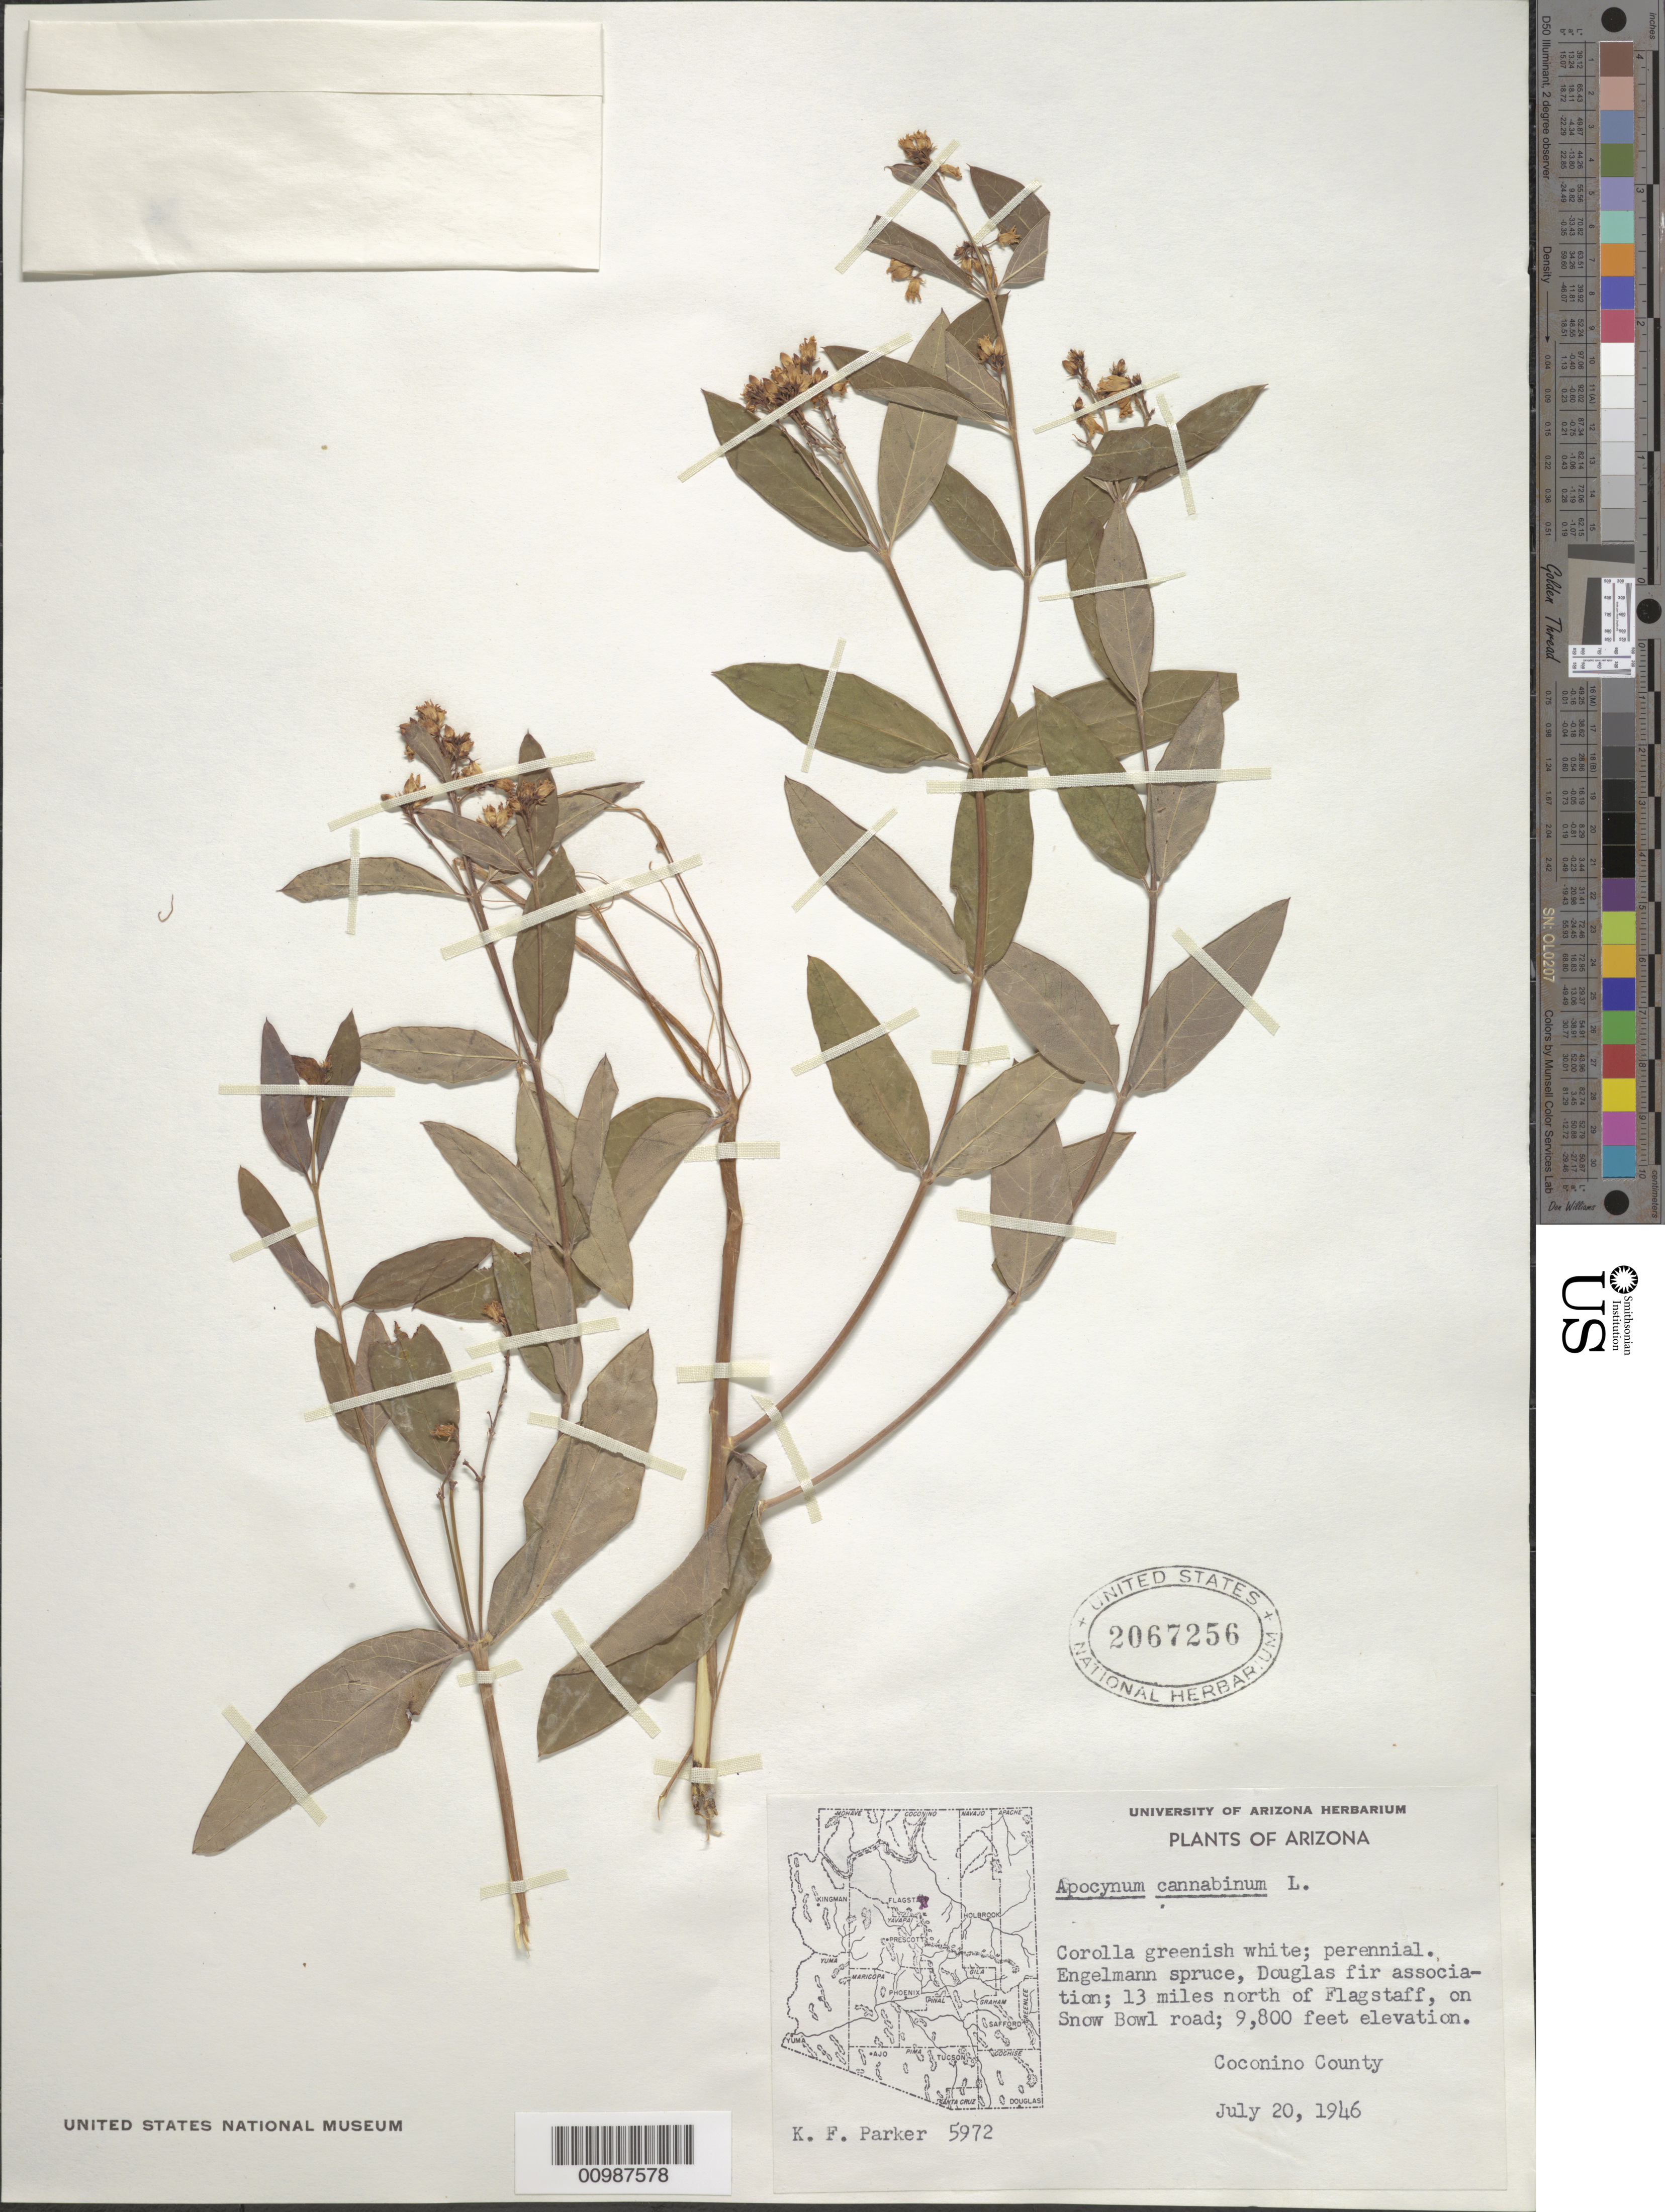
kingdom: Plantae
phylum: Tracheophyta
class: Magnoliopsida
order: Gentianales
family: Apocynaceae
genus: Apocynum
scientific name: Apocynum cannabinum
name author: L.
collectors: K. F. Parker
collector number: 5972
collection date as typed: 20 Jul 1946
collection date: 1946-07-20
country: United States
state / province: Arizona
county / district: Coconino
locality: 13 miles N of Flagstaff, on Snow Bowl rd.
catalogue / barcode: US 2067256